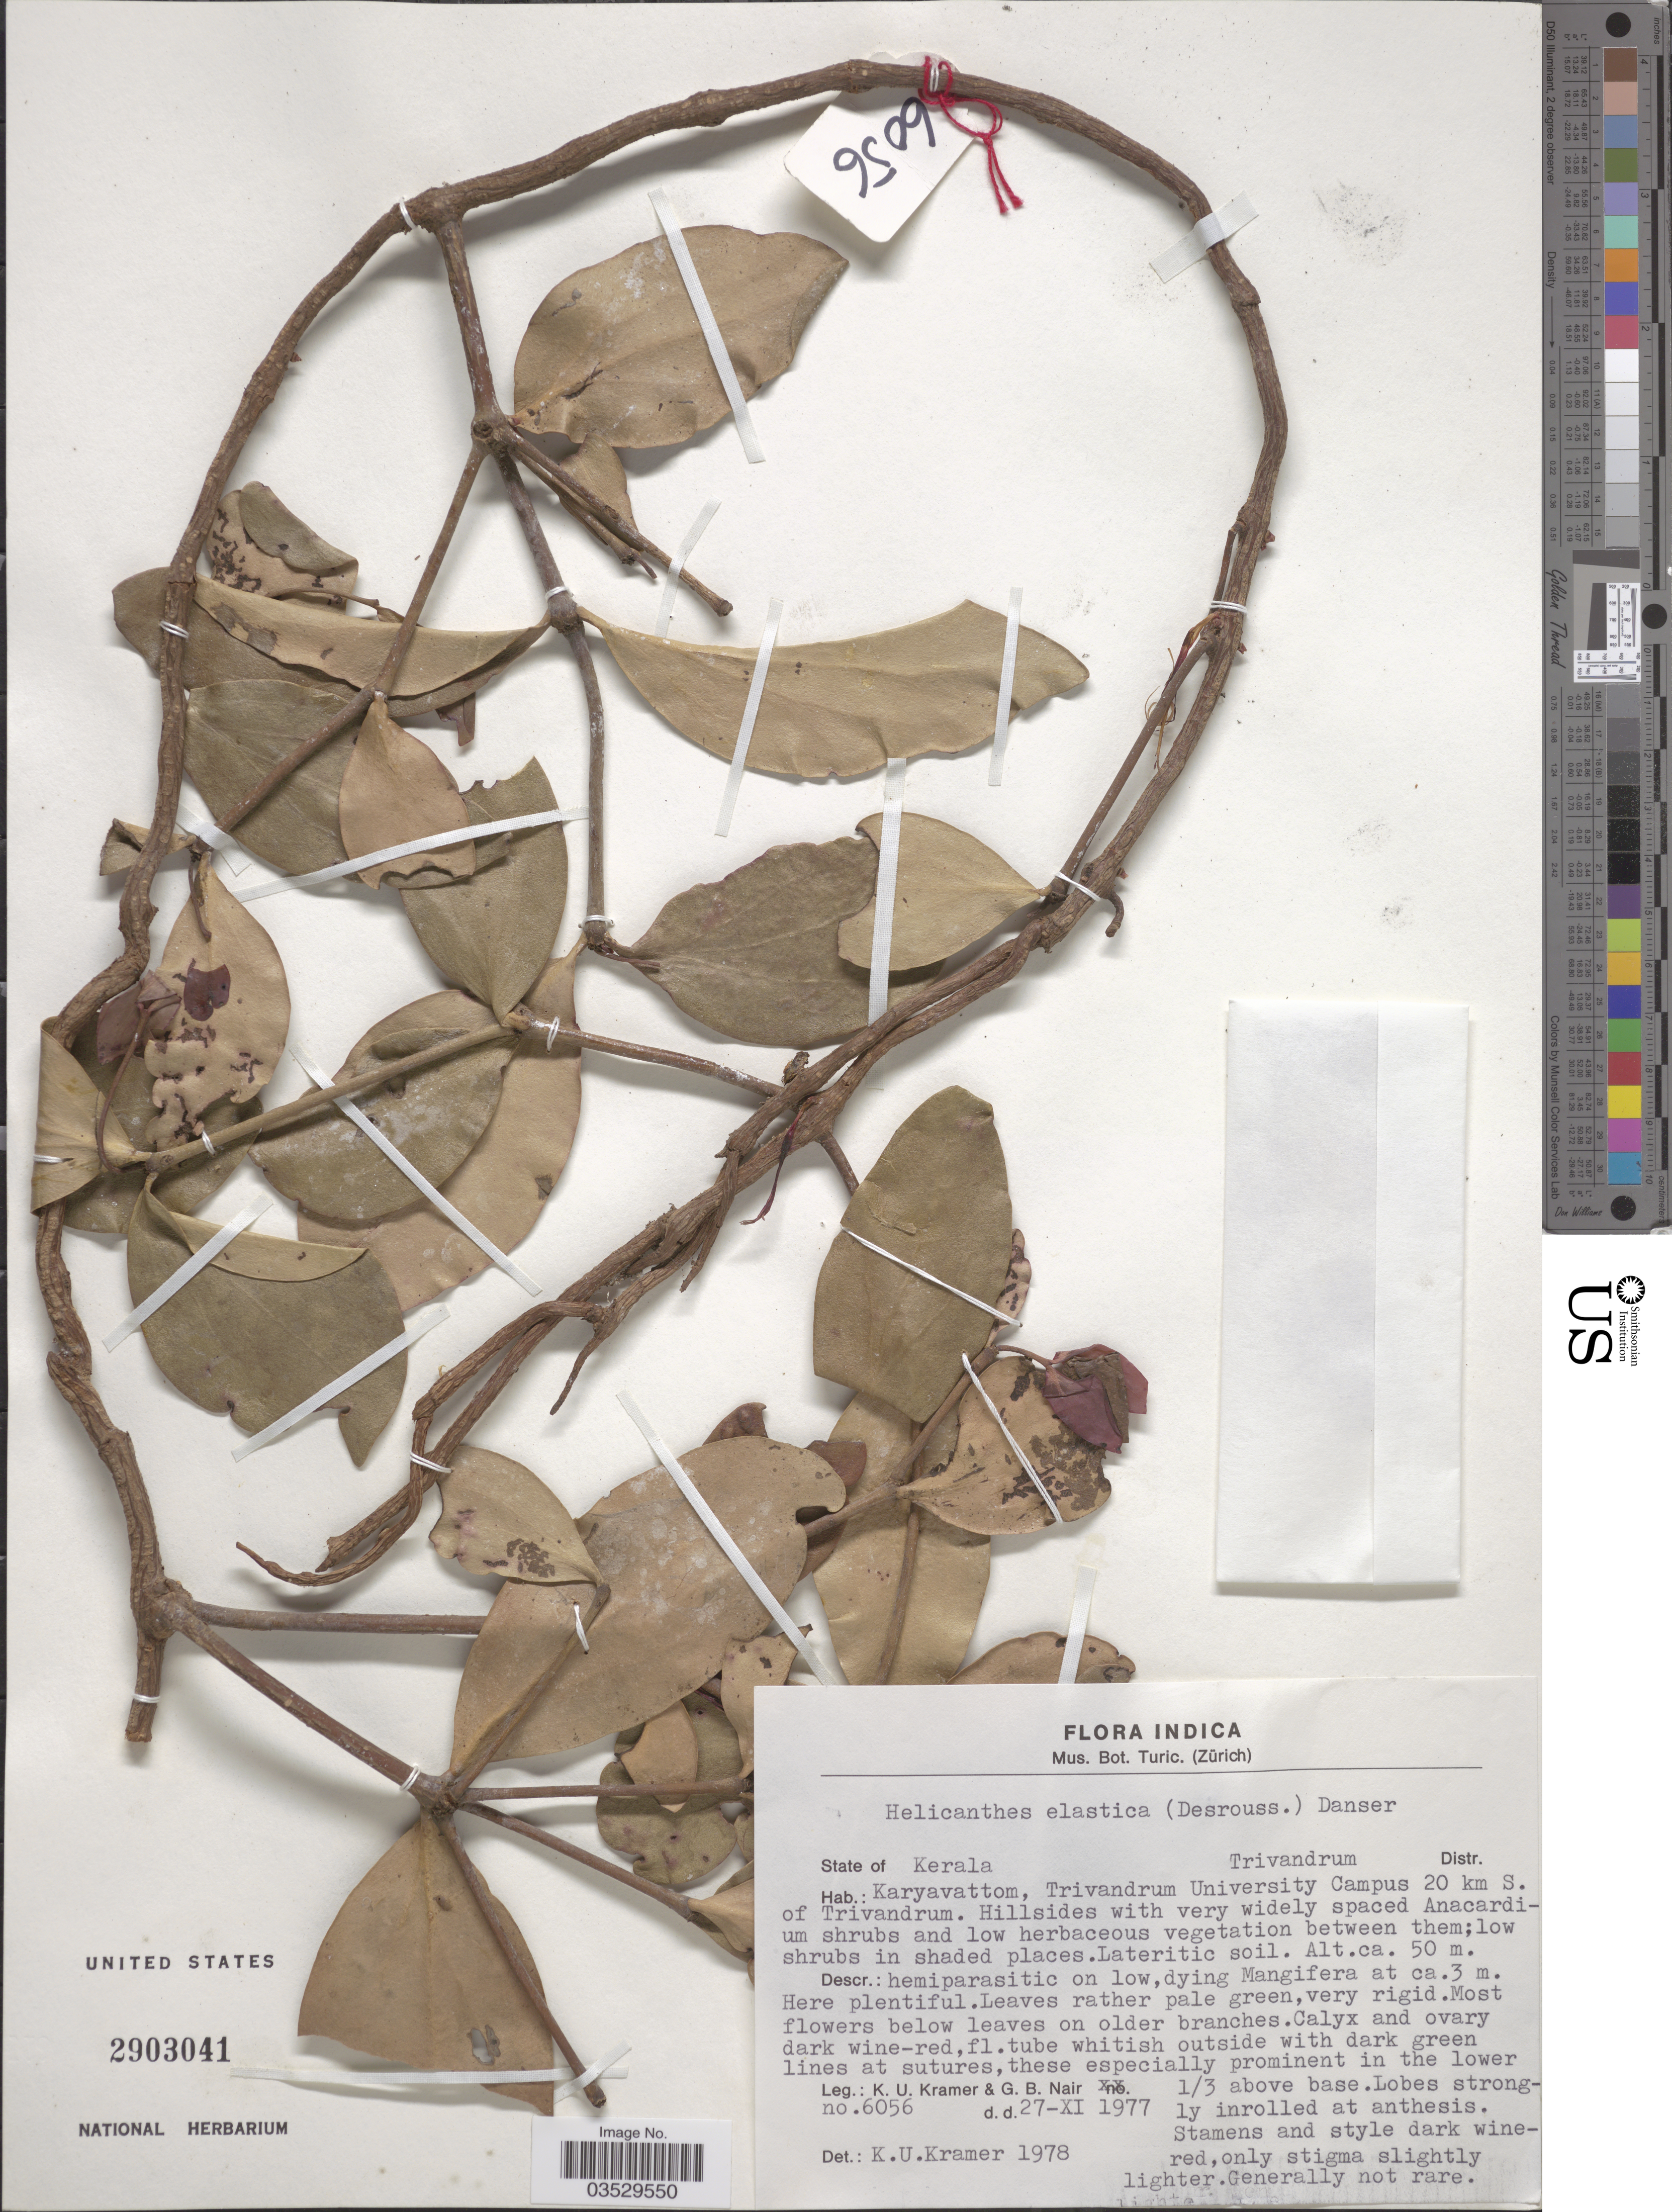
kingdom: Plantae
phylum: Tracheophyta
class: Magnoliopsida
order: Santalales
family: Loranthaceae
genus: Helicanthes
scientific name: Helicanthes elastica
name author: Danser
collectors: K. U. Kramer & G. Nair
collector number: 6056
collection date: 1977-11-27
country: India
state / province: Kerala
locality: Trivandrum Distr. Karyavattom, Trivandrum University Campus 20 km S. of Trivandrum.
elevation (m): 50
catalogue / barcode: US 2903041